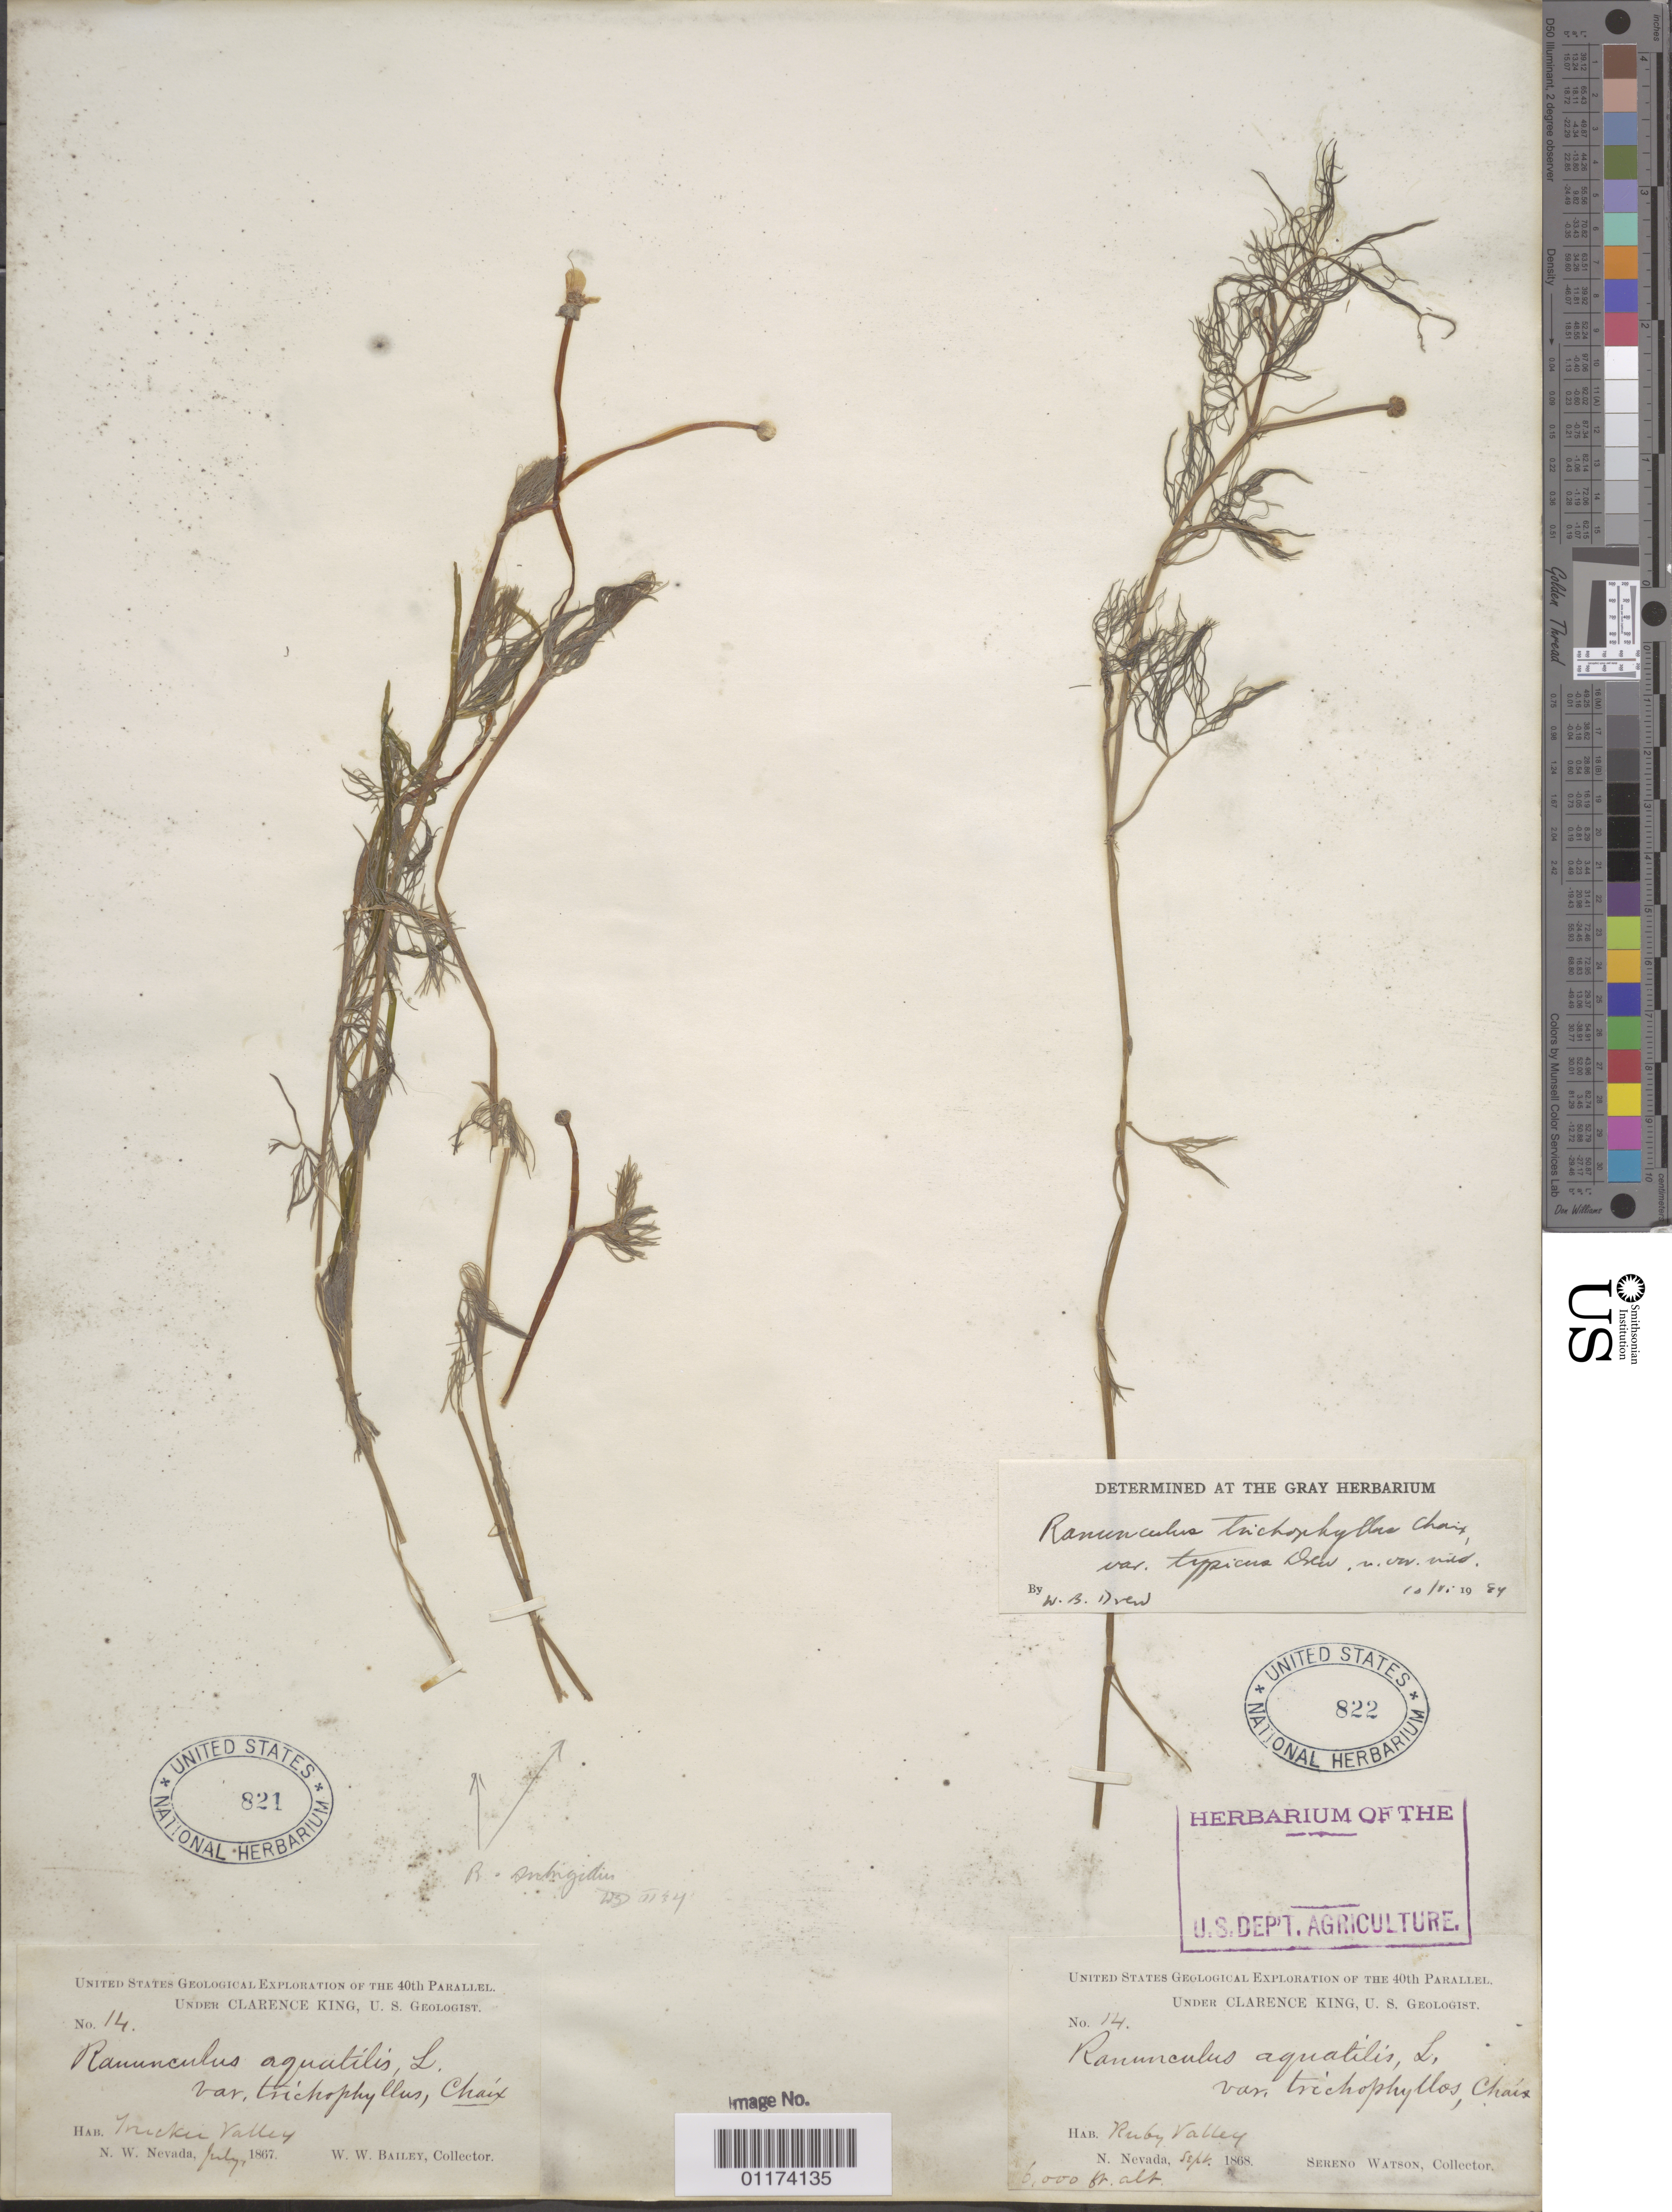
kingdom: Plantae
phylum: Tracheophyta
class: Magnoliopsida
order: Ranunculales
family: Ranunculaceae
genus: Ranunculus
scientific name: Ranunculus trichophyllus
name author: Chaix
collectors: S. Watson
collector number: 14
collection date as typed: Sep 1868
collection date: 1868-09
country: United States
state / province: Nevada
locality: Ruby Valley.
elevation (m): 1829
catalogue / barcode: US 822-2